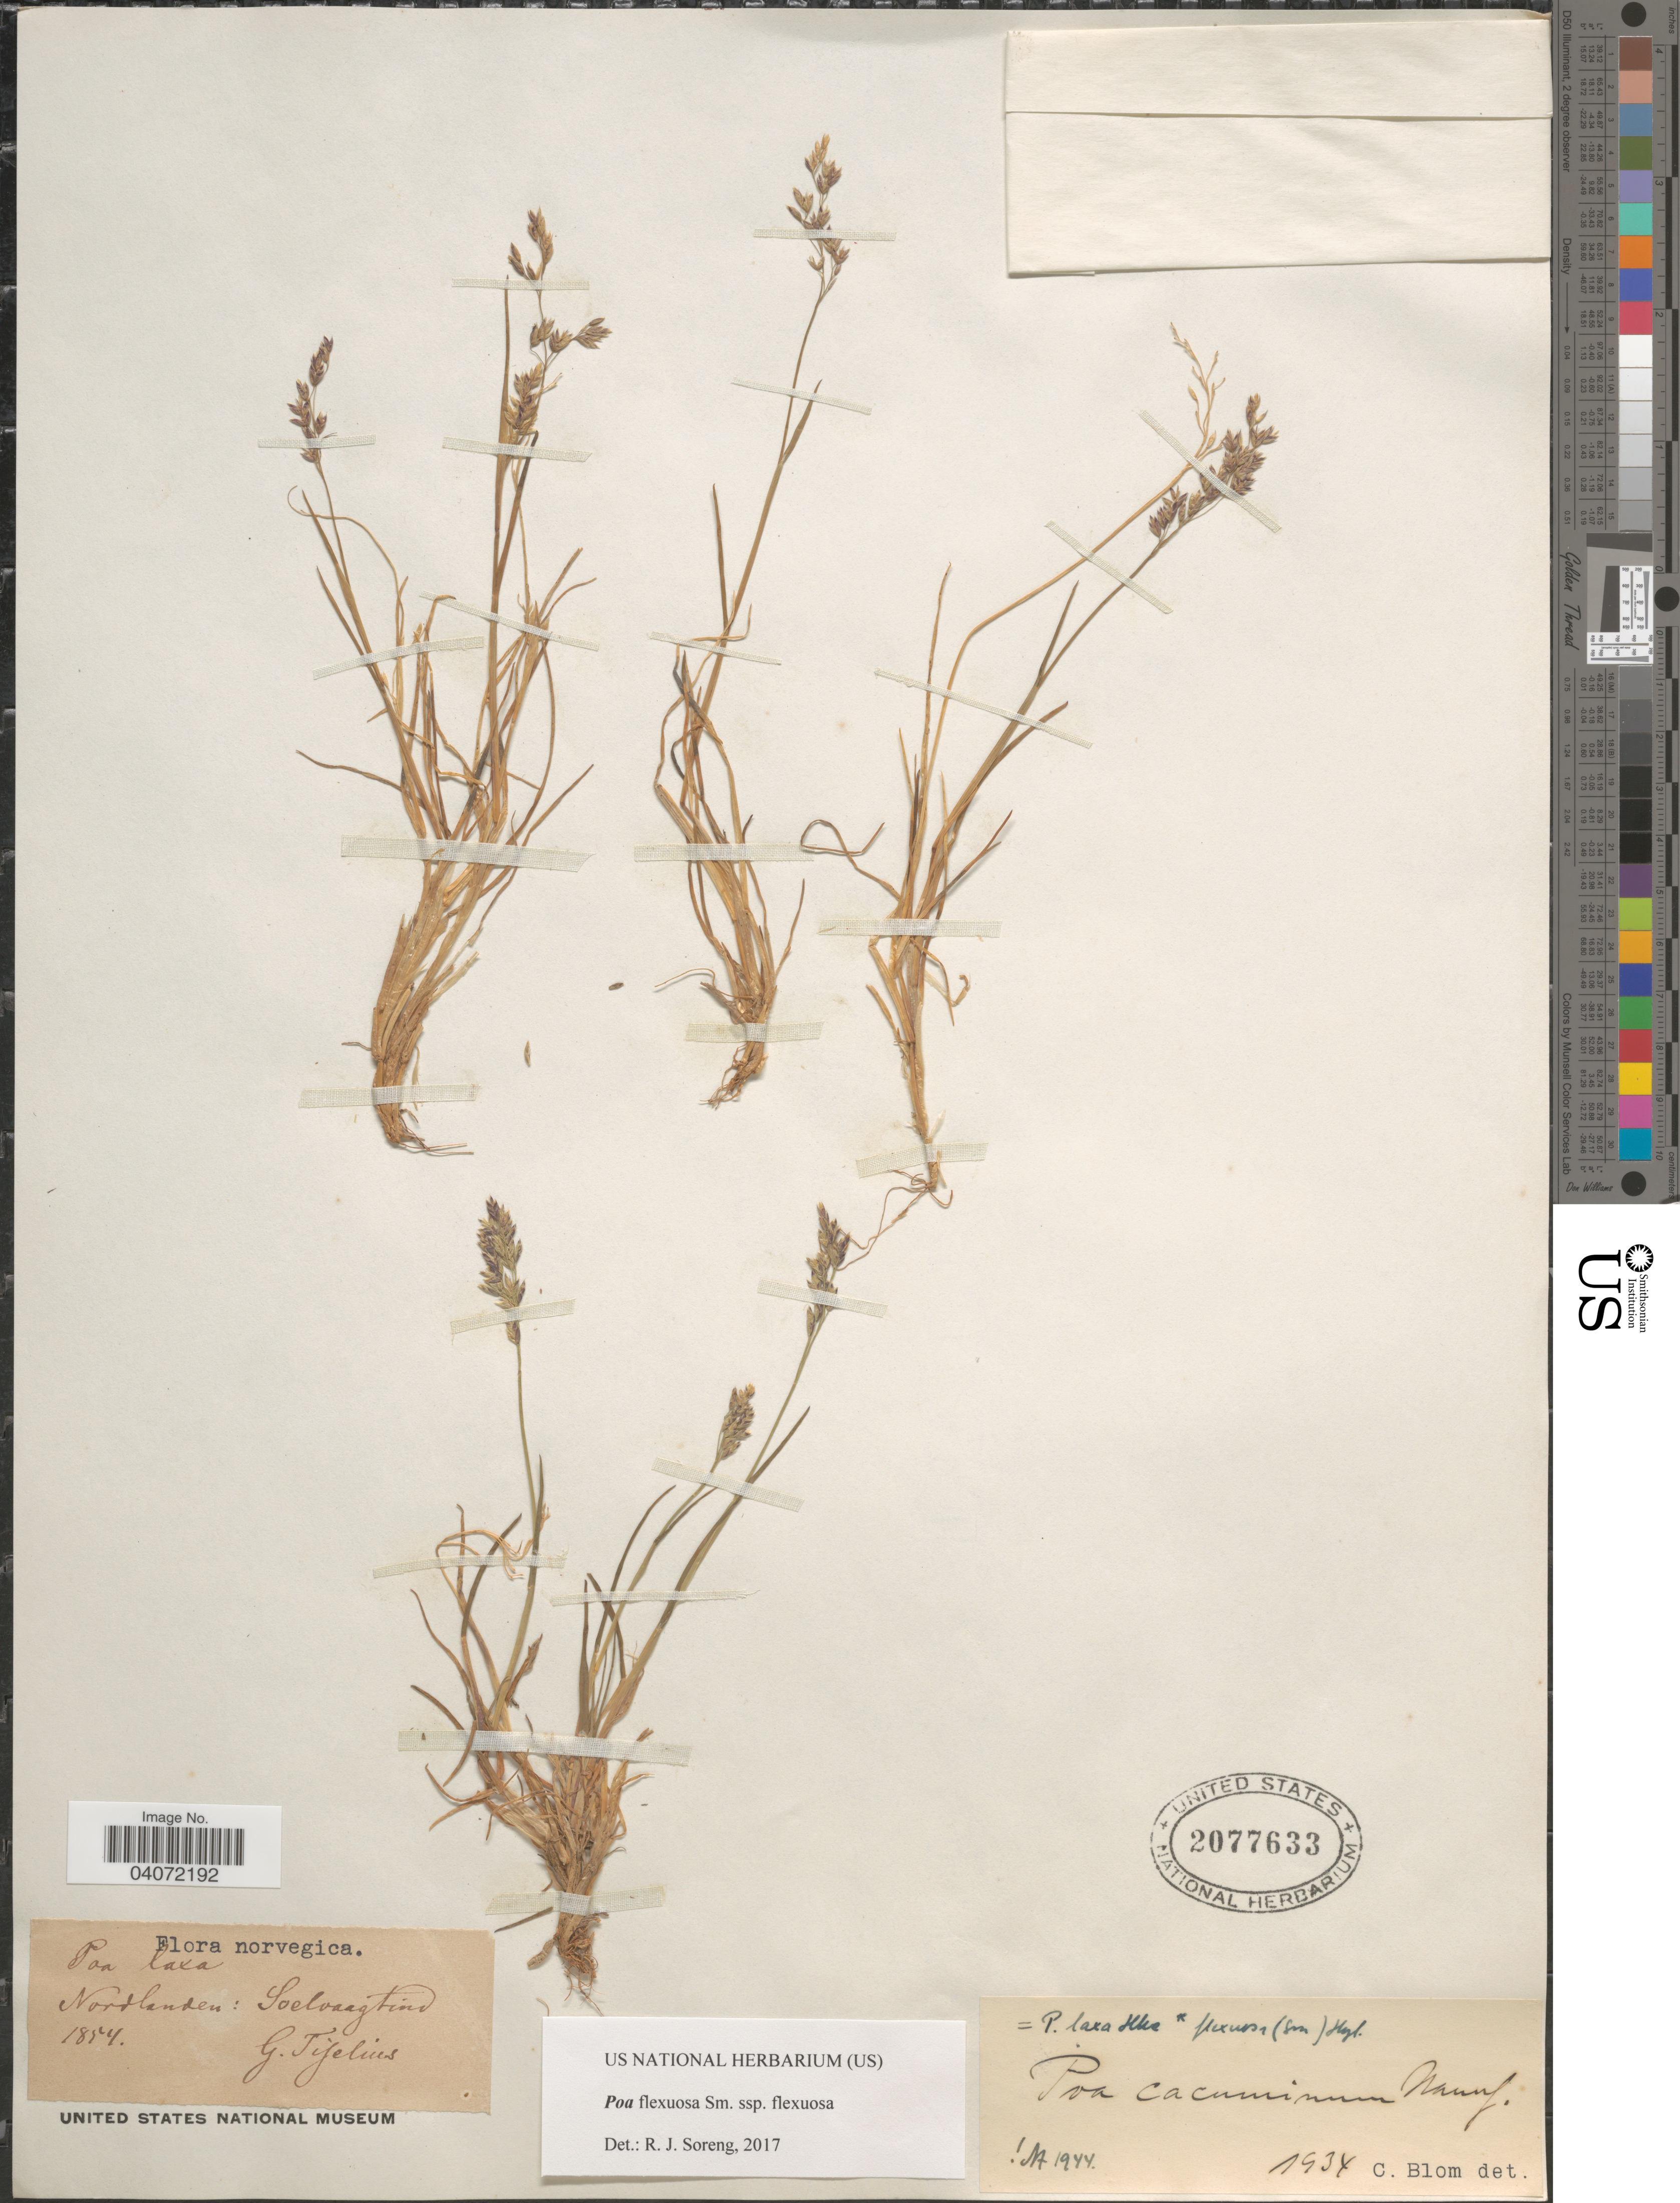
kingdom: Plantae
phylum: Tracheophyta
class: Liliopsida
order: Poales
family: Poaceae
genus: Poa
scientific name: Poa flexuosa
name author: Muhl.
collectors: G. Tijeluis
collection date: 1854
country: Norway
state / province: Nordland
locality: Norvegica. Soelvaagtind.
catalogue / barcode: US 2077633